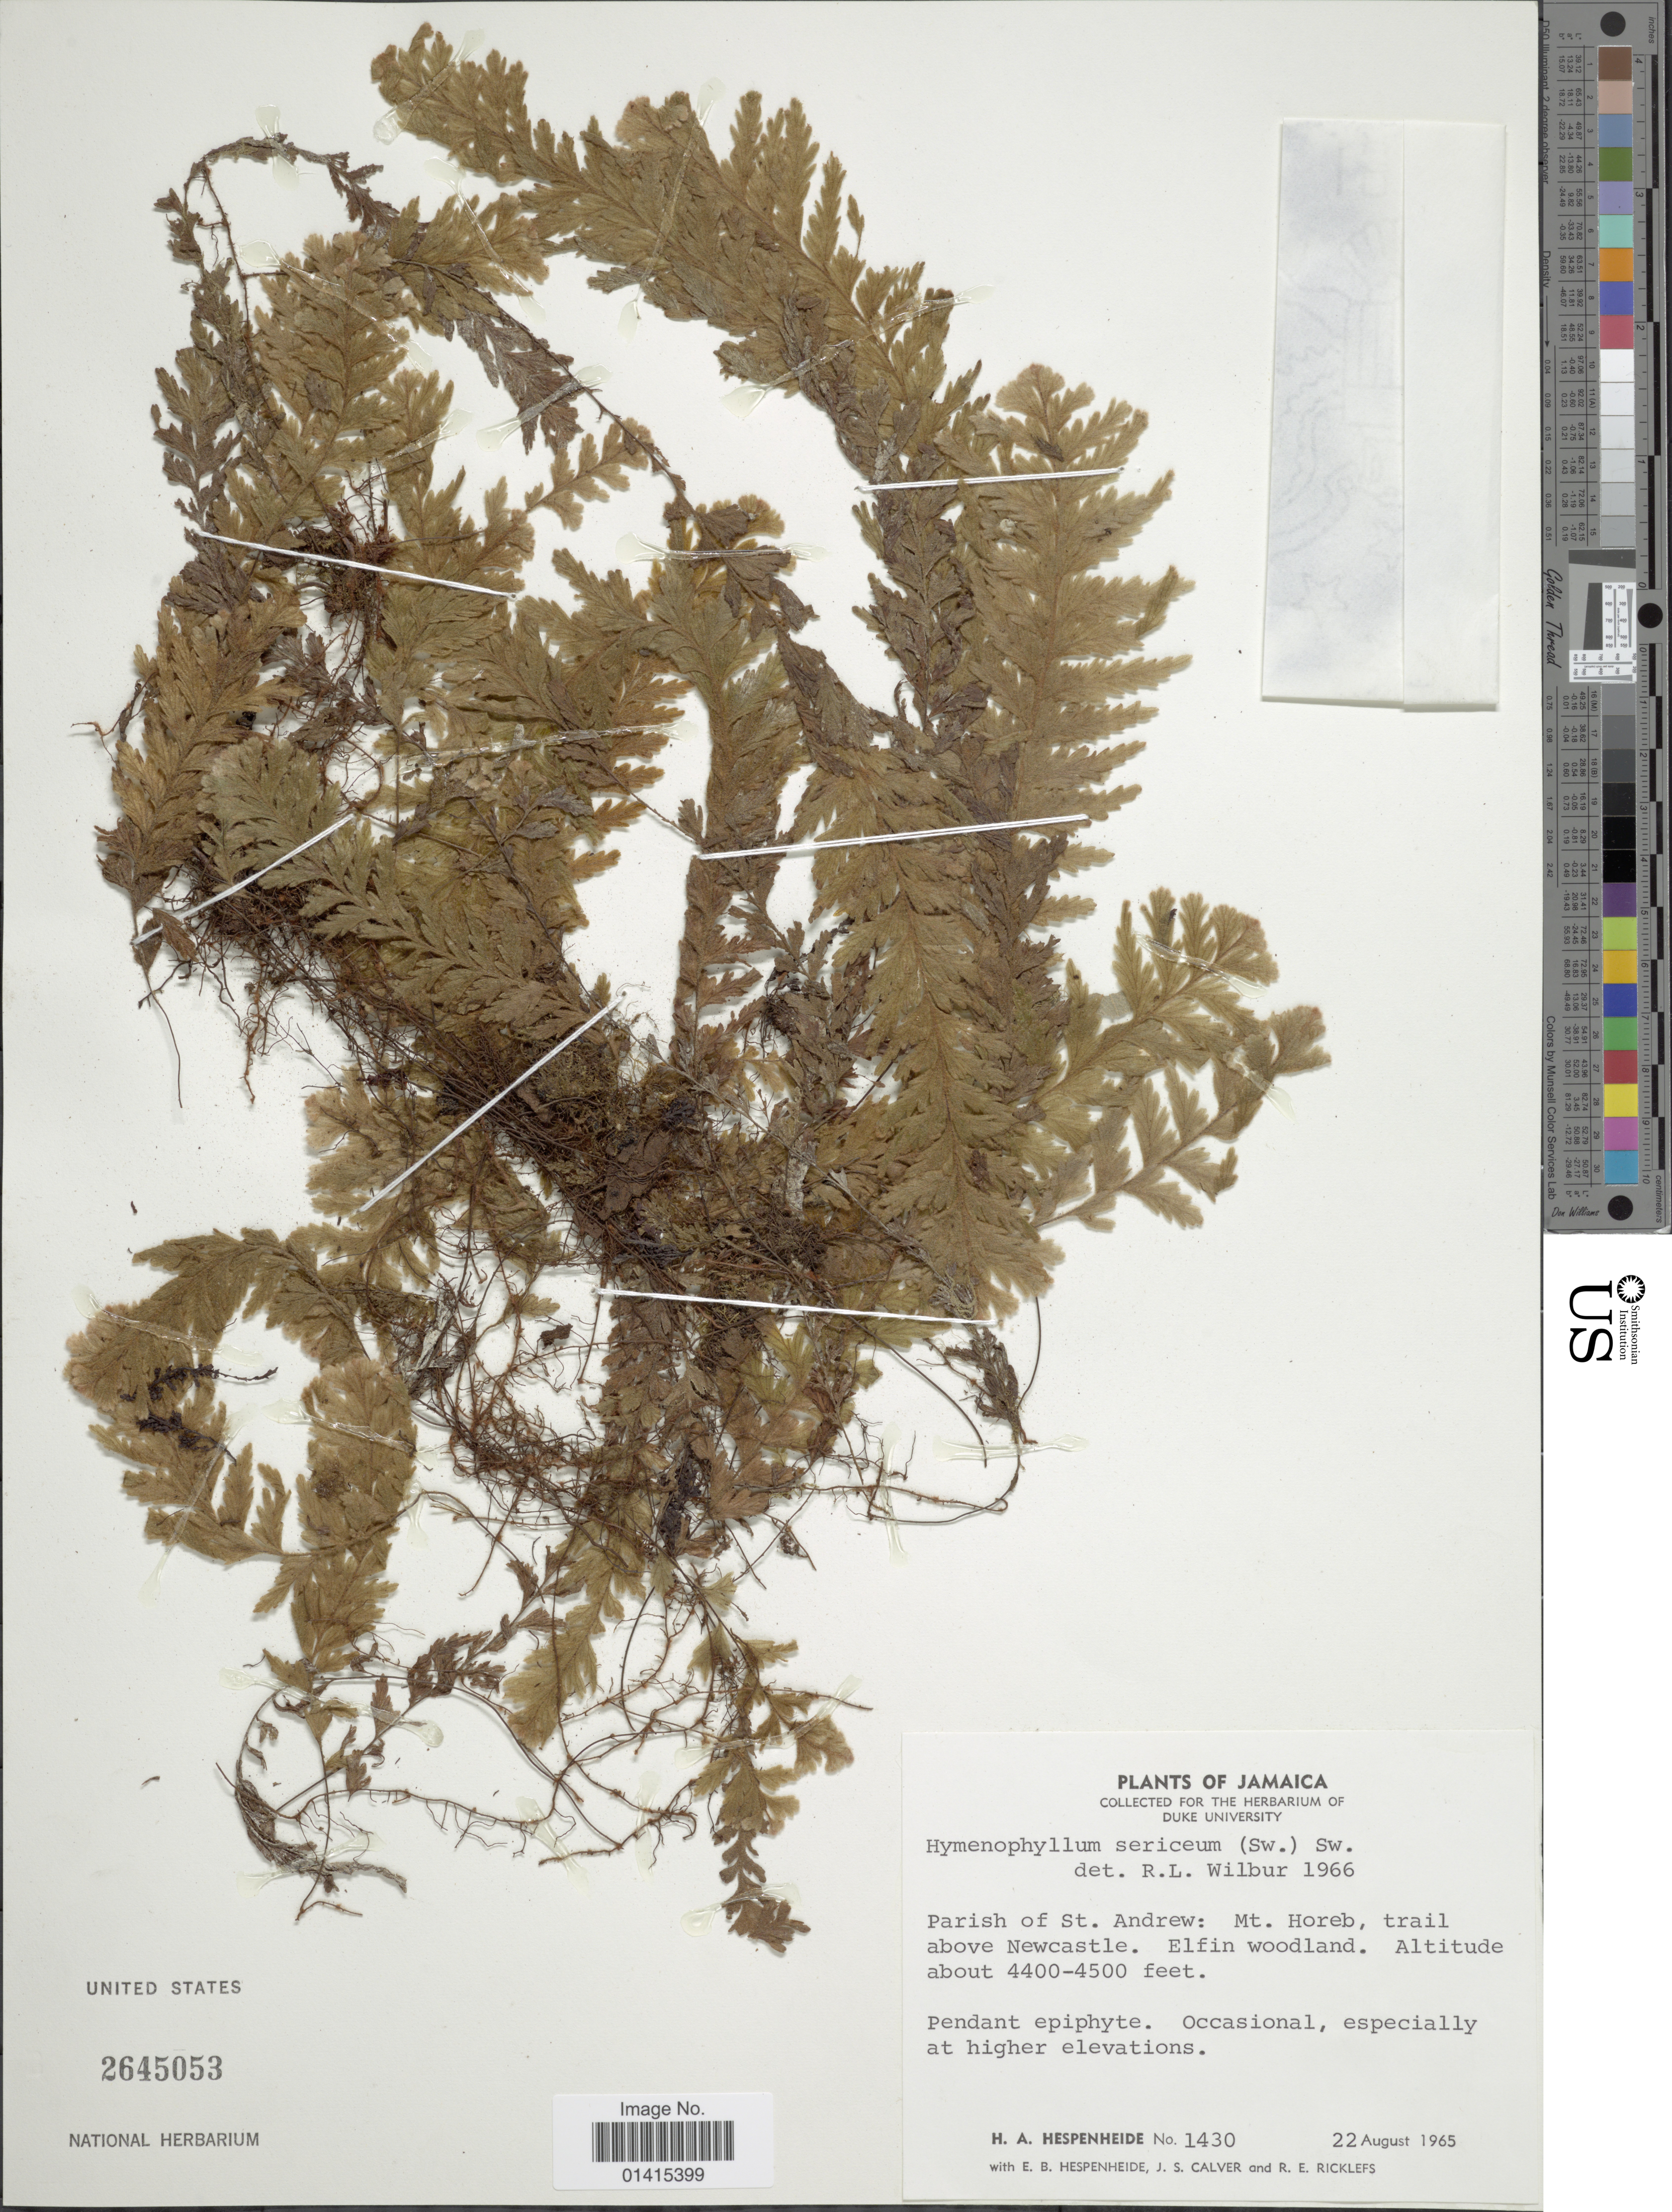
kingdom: Plantae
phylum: Tracheophyta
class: Polypodiopsida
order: Hymenophyllales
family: Hymenophyllaceae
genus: Hymenophyllum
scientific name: Hymenophyllum sericeum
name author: Sw. in Schrad.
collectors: H. A. Hespenheide, E. Hespenheide, J. Calver & R. Ricklefs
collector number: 1430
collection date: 1965-08-22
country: Jamaica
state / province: Saint Andrew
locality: Parish of St. Andrew: Mt. Horeb, trail above Newcastle, Elfin woodland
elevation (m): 1341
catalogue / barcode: US 2645053